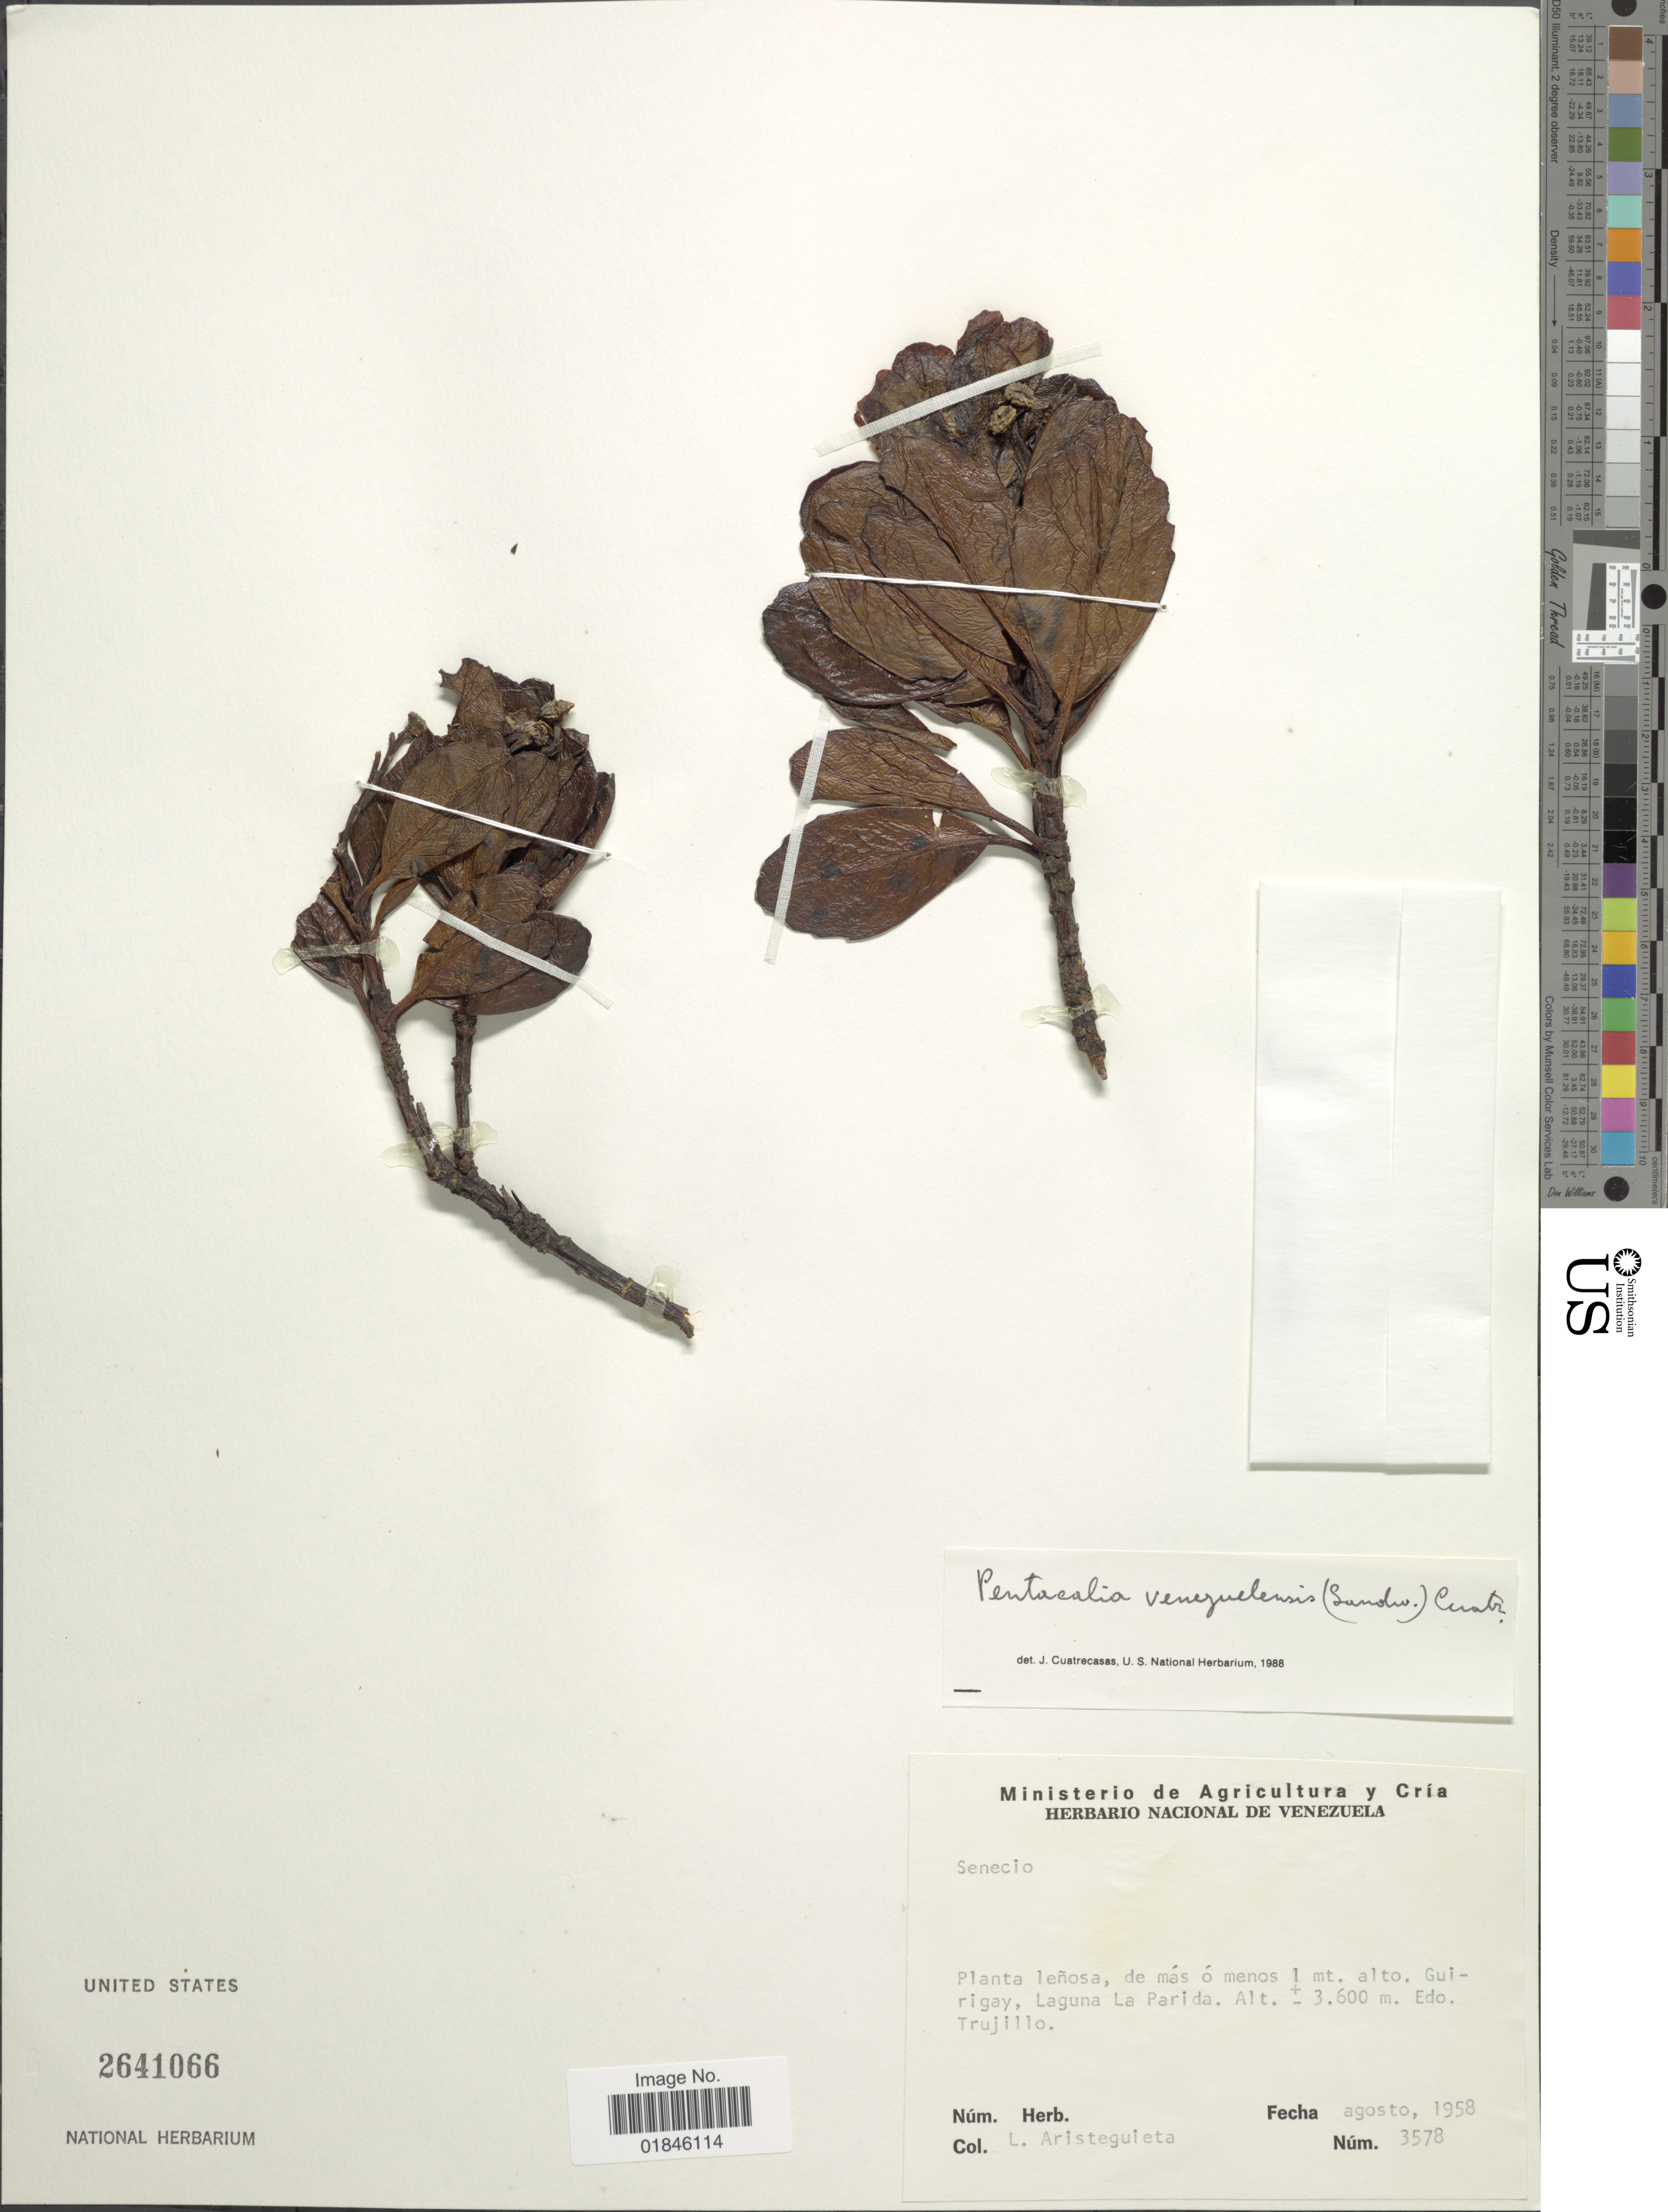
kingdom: Plantae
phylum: Tracheophyta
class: Magnoliopsida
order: Asterales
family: Asteraceae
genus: Pentacalia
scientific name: Pentacalia venezuelensis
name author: (Sandwith) Cuatrec.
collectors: L. Aristeguieta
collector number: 3578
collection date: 1958-08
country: Venezuela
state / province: Trujillo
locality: Guirigay, Laguna La Parida. Edo. Trujillo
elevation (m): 3600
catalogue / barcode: US 2641066